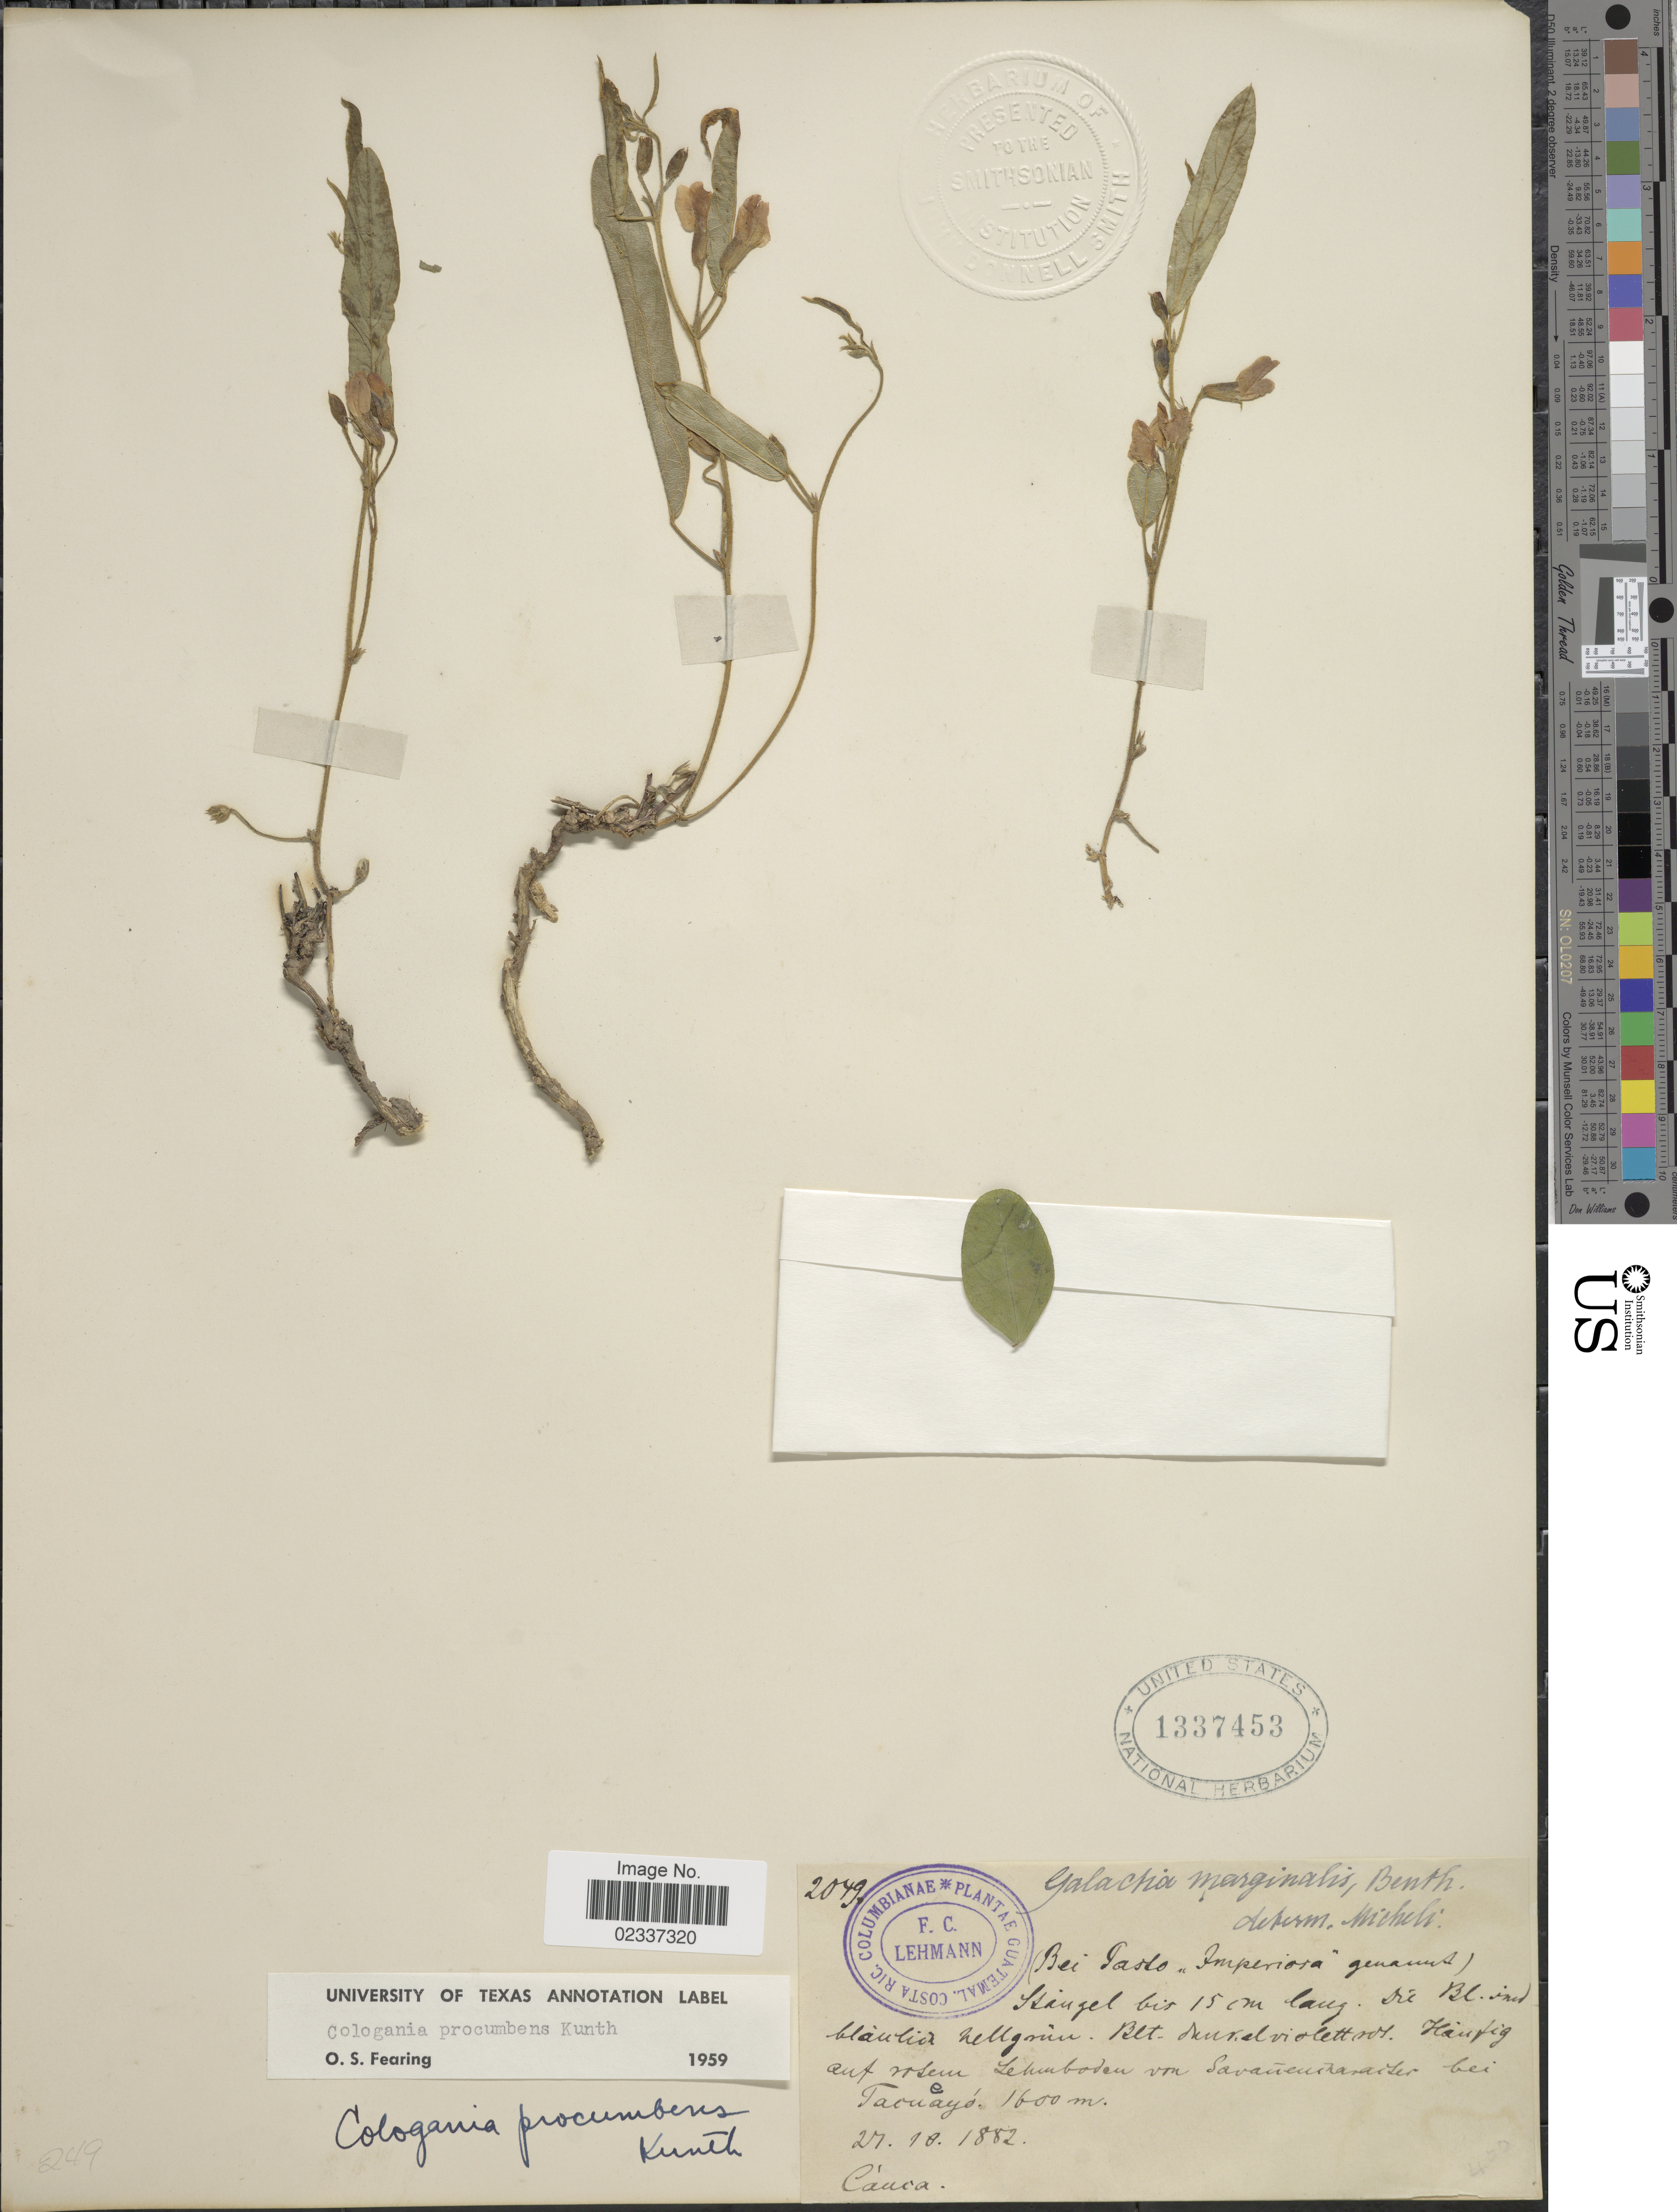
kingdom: Plantae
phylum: Tracheophyta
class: Magnoliopsida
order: Fabales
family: Fabaceae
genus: Cologania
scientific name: Cologania procumbens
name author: Kunth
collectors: F. C. Lehmann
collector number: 2049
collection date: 1882-10-27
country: Colombia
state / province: Cauca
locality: Haufig auf rotem Lehmboden von Savanencharacter bei Tacuayo [interpreted]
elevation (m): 1600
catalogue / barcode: US 1337453